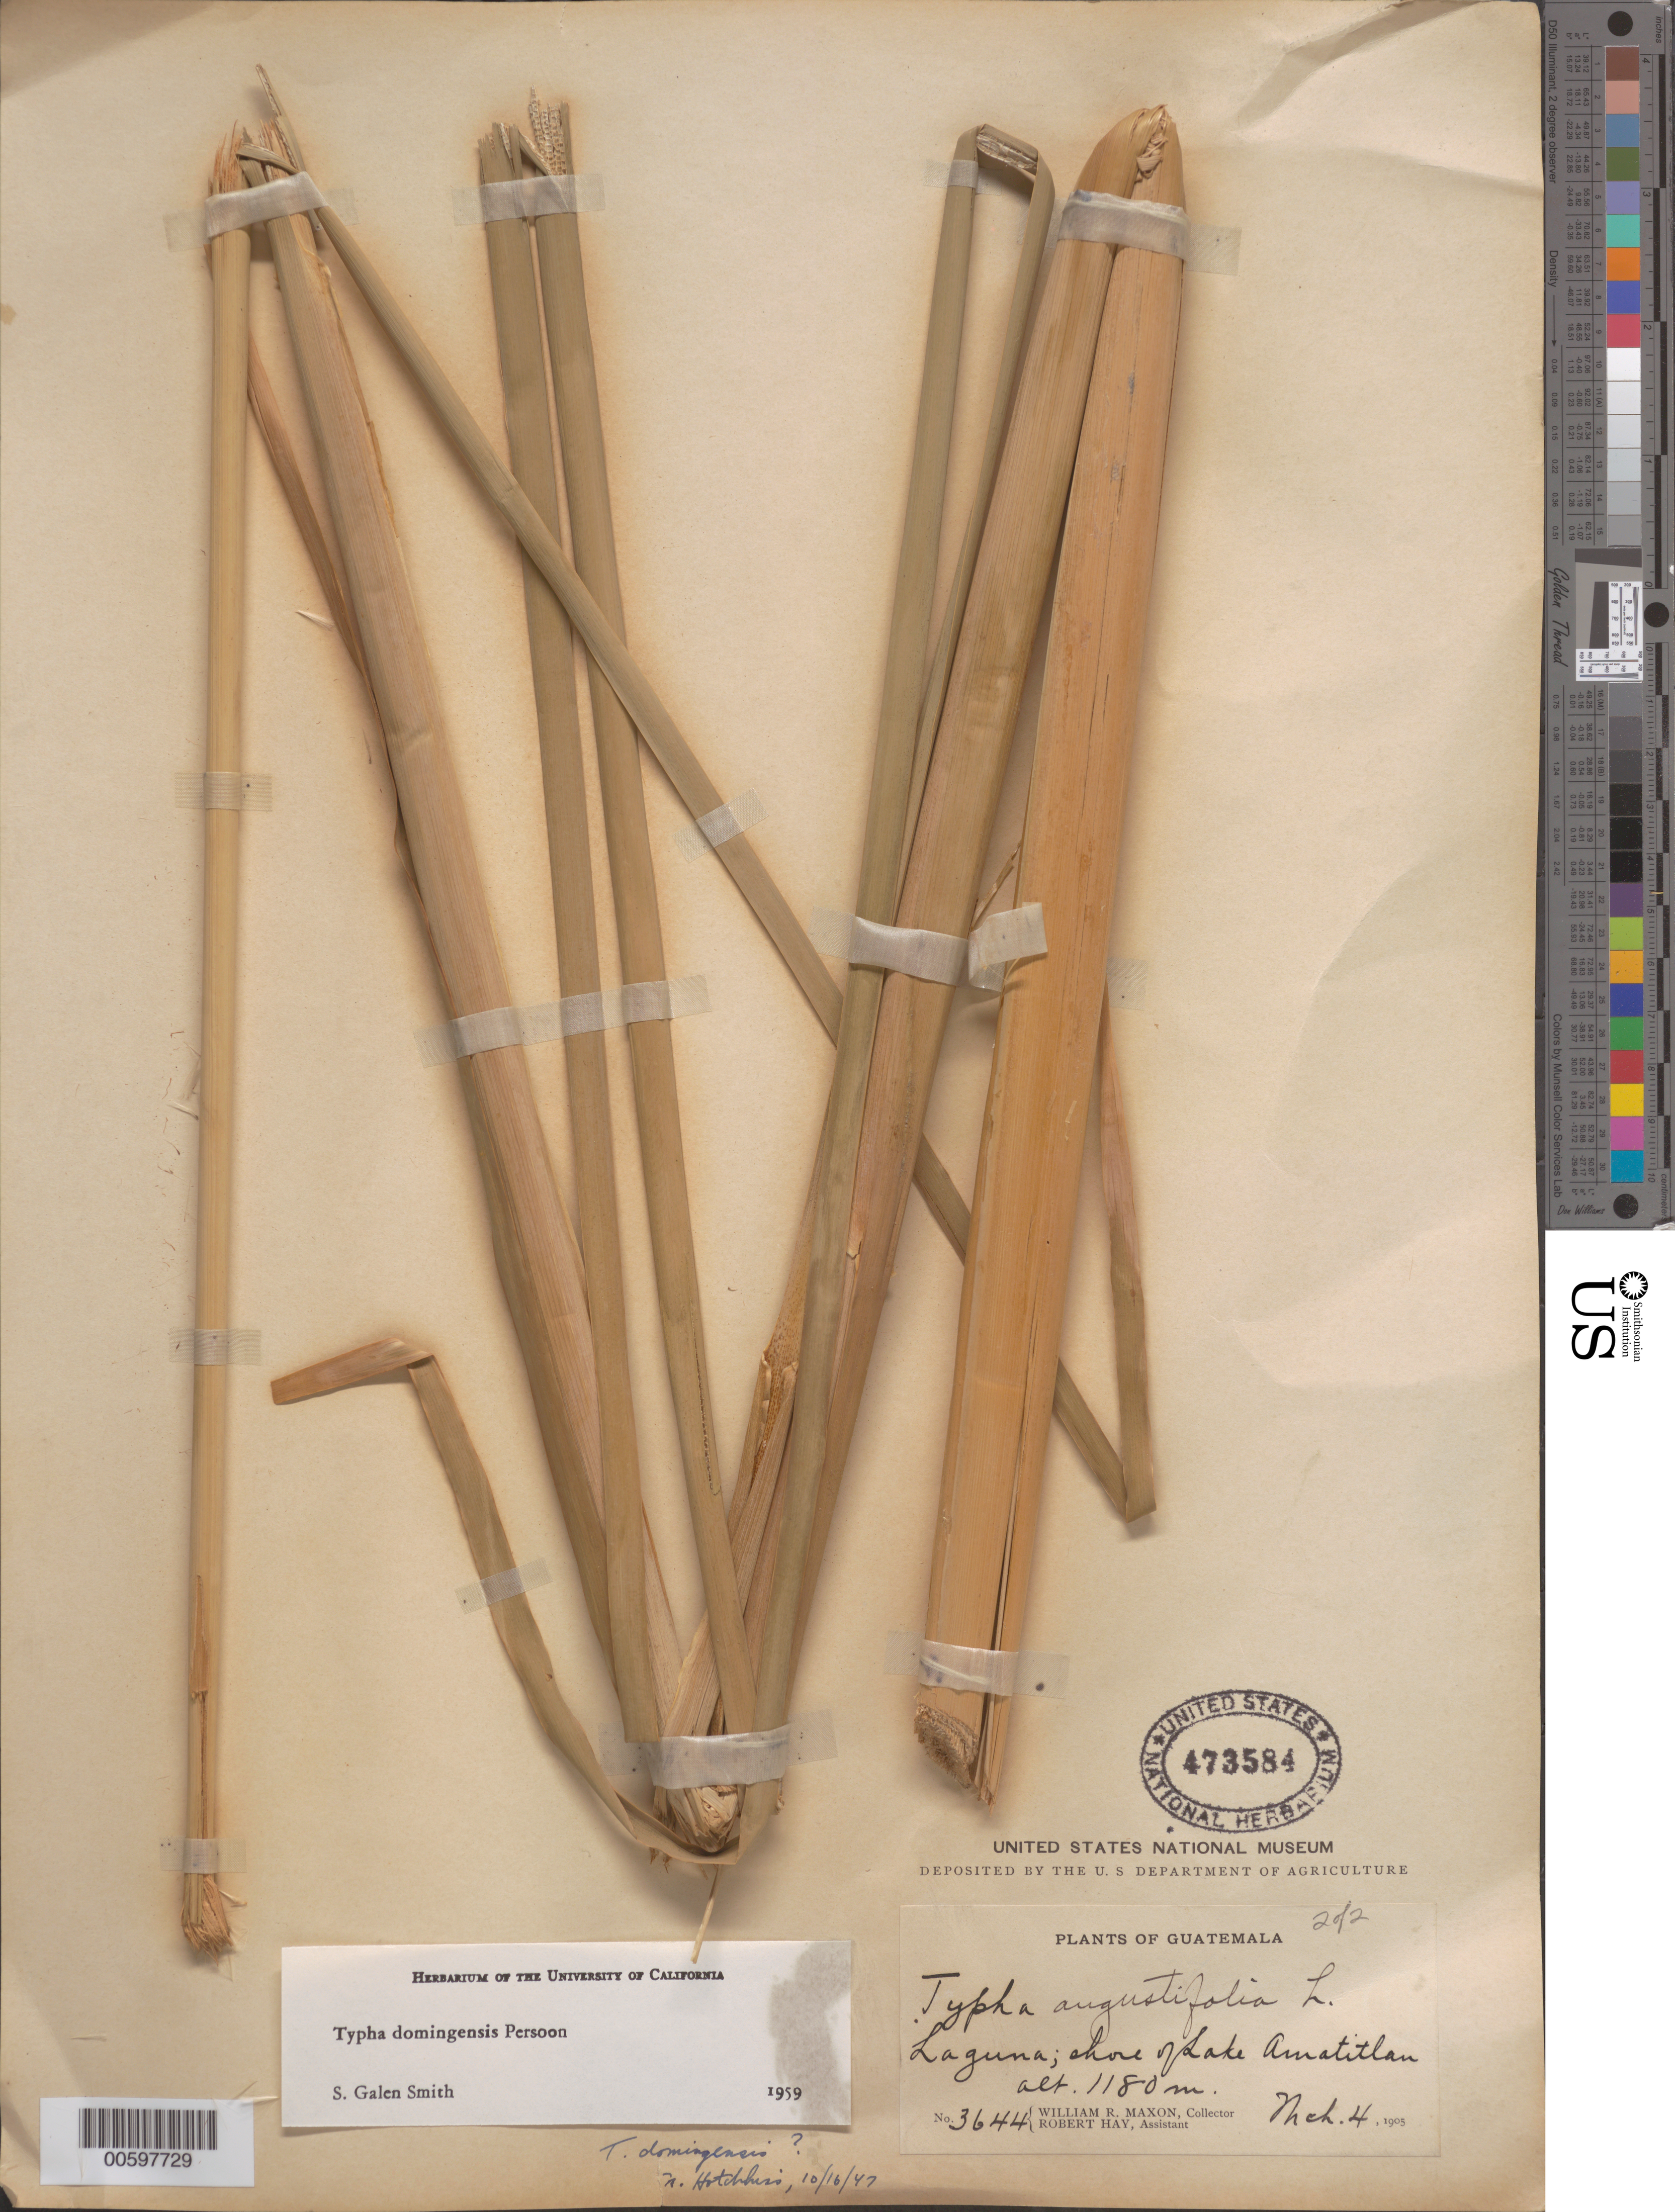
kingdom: Plantae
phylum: Tracheophyta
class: Liliopsida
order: Poales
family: Typhaceae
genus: Typha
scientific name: Typha domingensis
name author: Pers.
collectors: W. R. Maxon & R. H. Hay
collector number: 3644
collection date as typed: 04 Mar 1905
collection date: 1905-03-04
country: Guatemala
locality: Amatitlán Lake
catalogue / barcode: US 473584